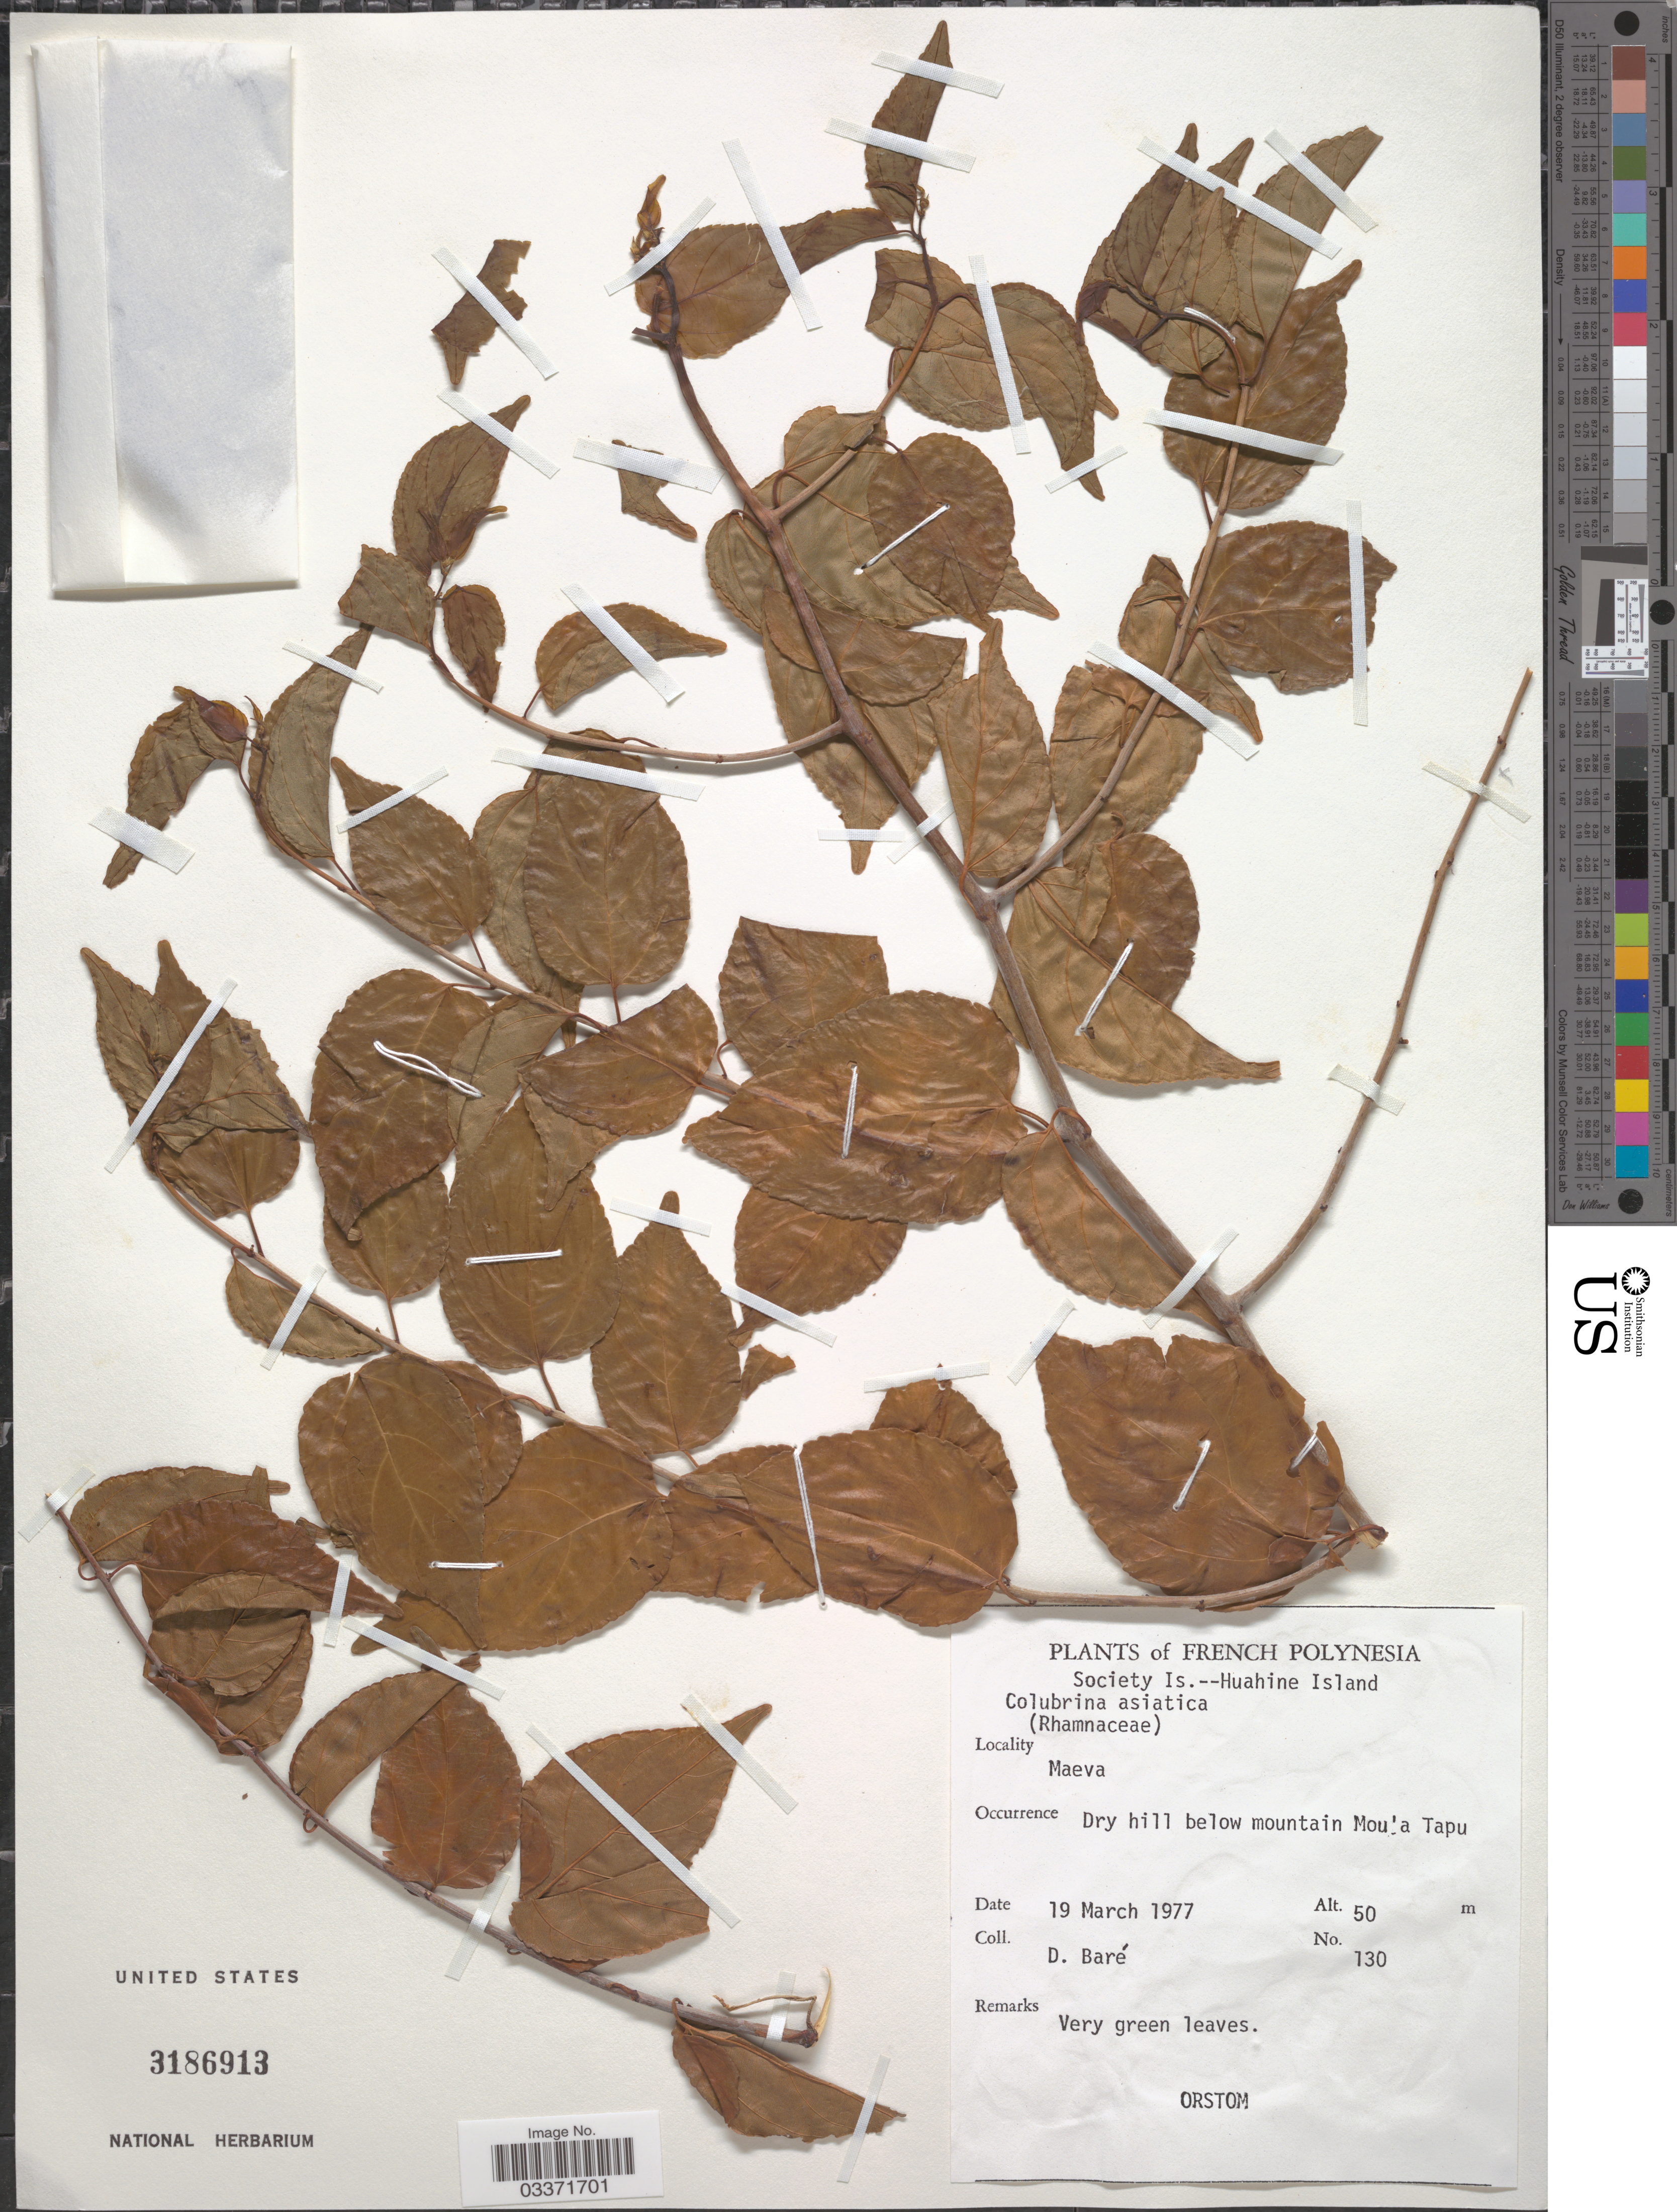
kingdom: Plantae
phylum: Tracheophyta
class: Magnoliopsida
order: Rosales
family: Rhamnaceae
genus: Colubrina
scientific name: Colubrina asiatica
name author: (L.) Brongn.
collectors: D. Baré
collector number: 130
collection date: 1977-03-19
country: French Polynesia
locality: Society Is. -- Huahine Island, Maeva, Dry hill below mountain Mou'a Tapu.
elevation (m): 50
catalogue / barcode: US 3186913